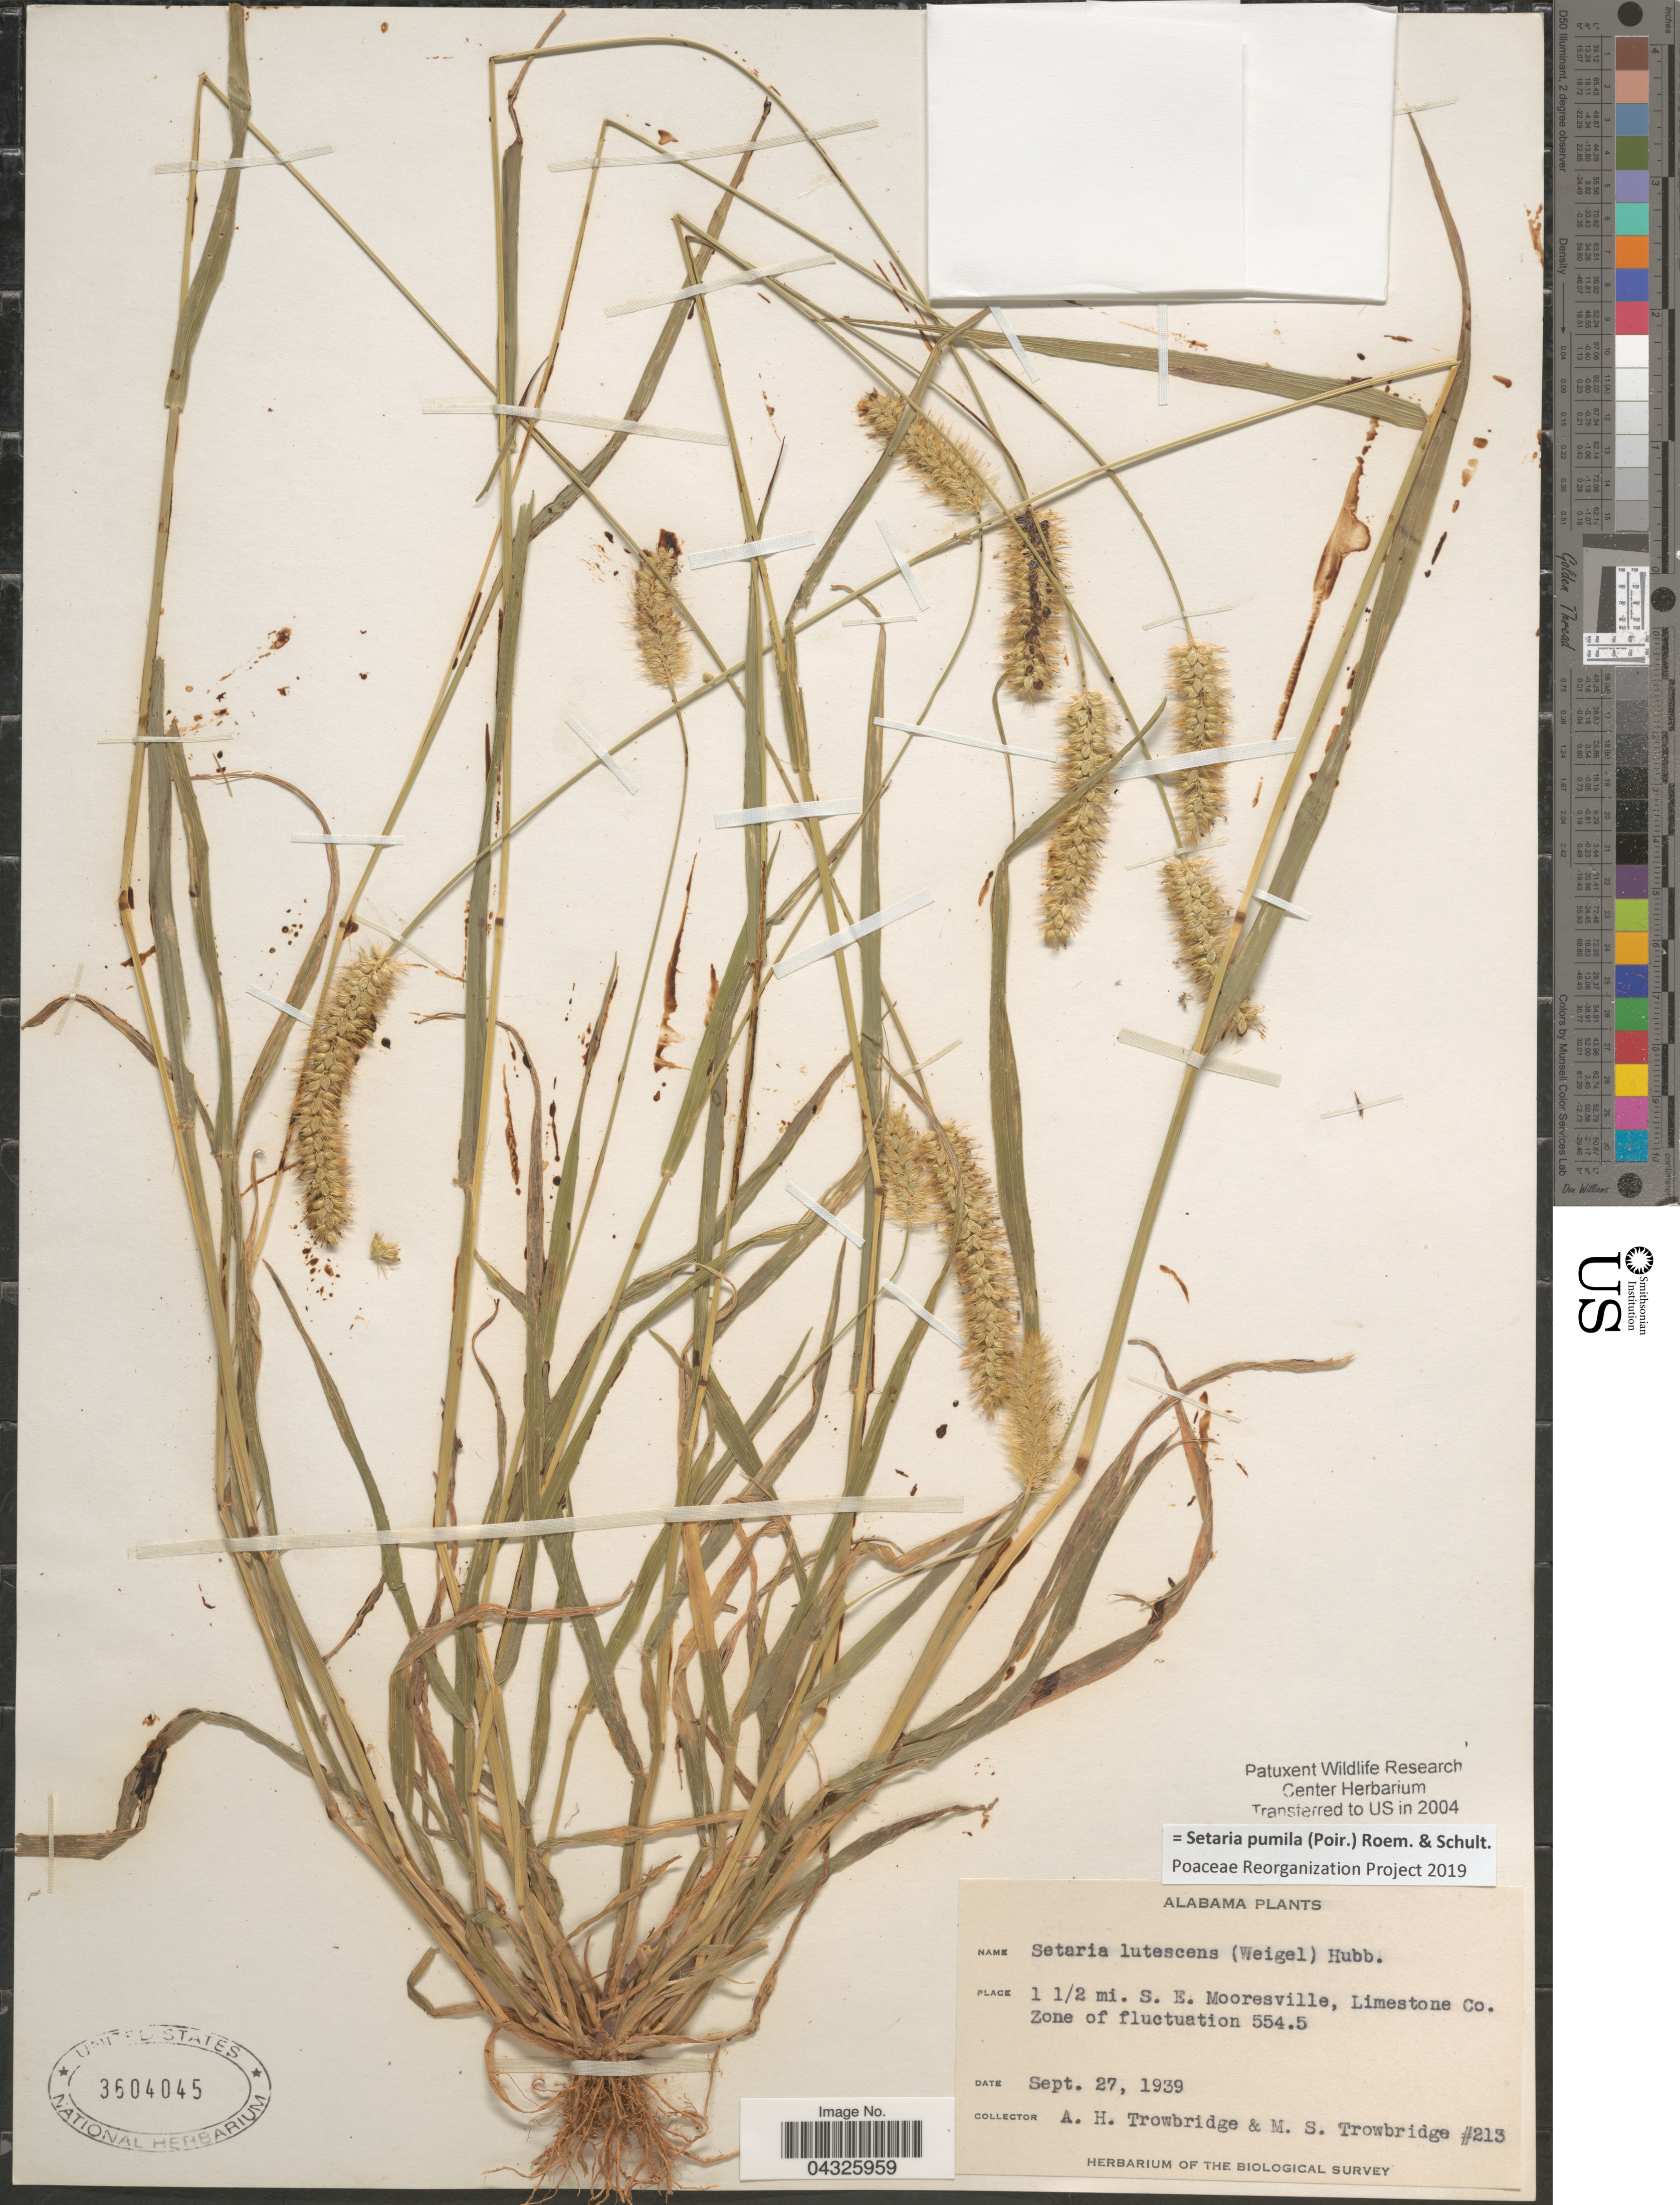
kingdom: Plantae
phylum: Tracheophyta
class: Liliopsida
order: Poales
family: Poaceae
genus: Setaria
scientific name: Setaria pumila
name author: (Poir.) Roem. & Schult.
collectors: A. H. Trowbridge & M. Trowbridge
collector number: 213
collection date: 1939-09-27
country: United States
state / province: Alabama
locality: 1½ mi. S. E. Mooresville, Limestone Co. Zone of fluctuation 554.5. The Biological Survey.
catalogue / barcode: US 3604045